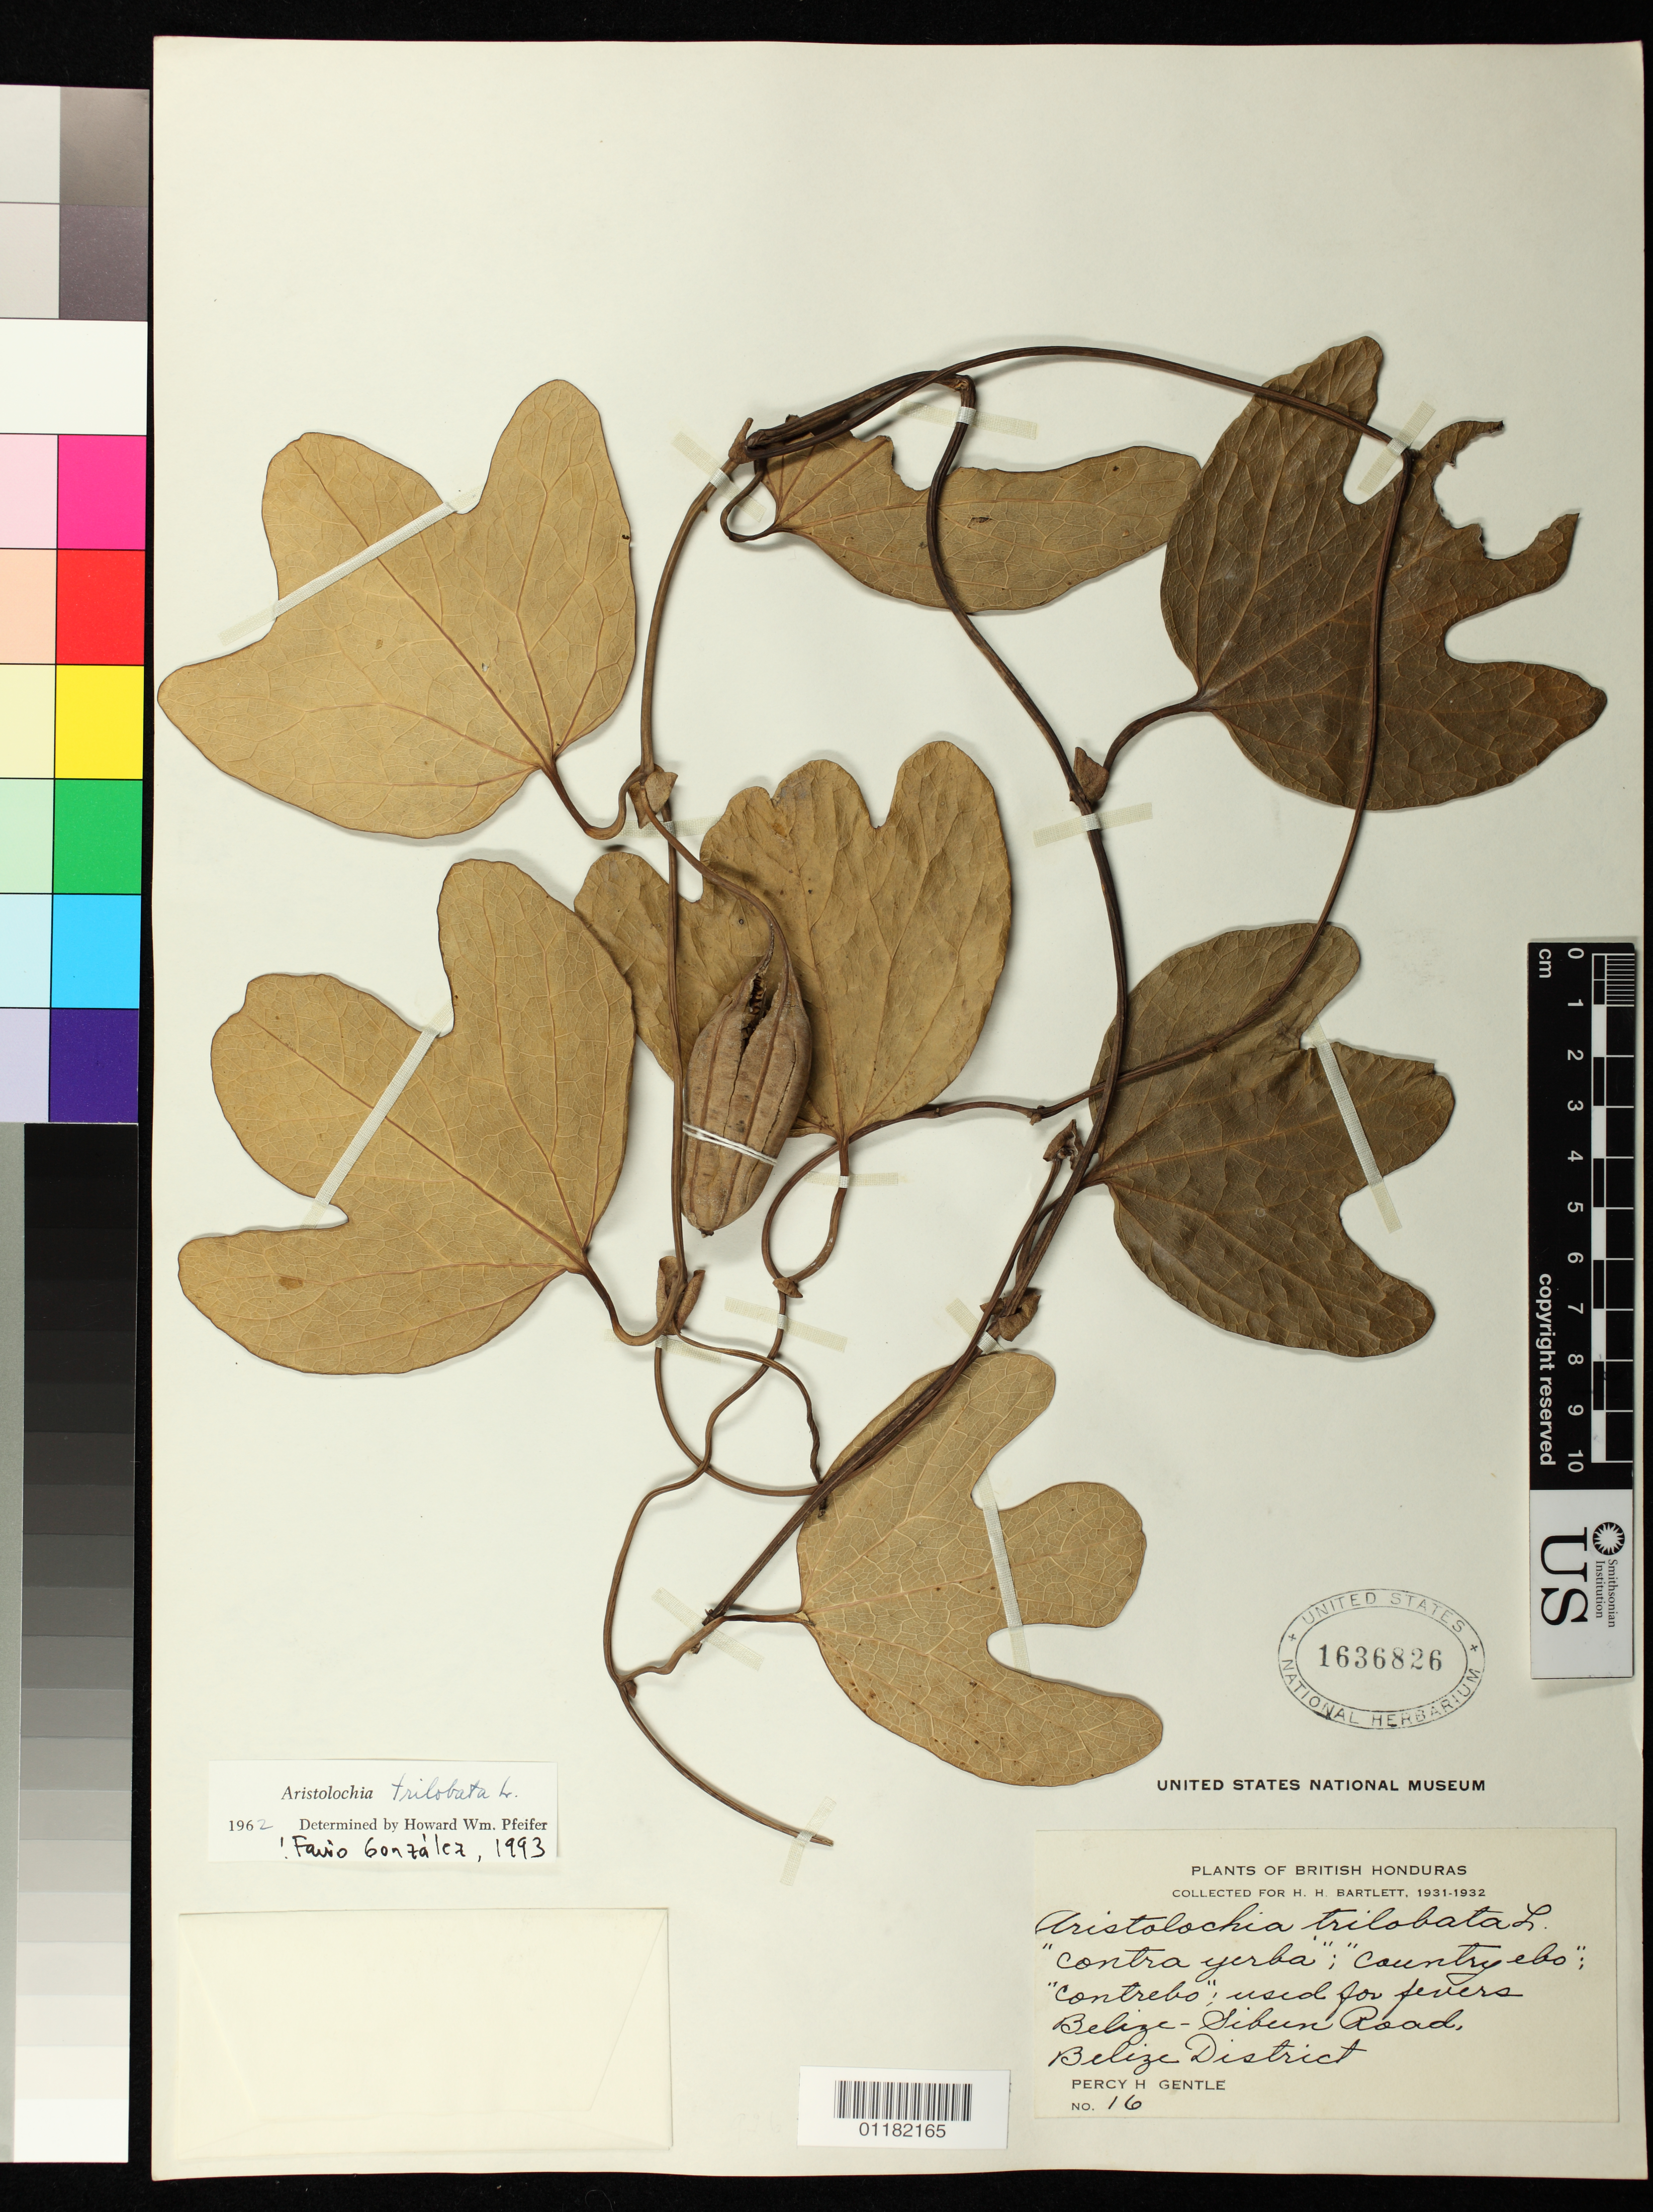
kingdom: Plantae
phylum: Tracheophyta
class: Magnoliopsida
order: Piperales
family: Aristolochiaceae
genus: Aristolochia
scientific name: Aristolochia trilobata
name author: L.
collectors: P. H. Gentle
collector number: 16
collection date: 1931/1932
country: Belize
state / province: Belize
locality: Belize-Sibun Road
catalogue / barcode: US 1636826